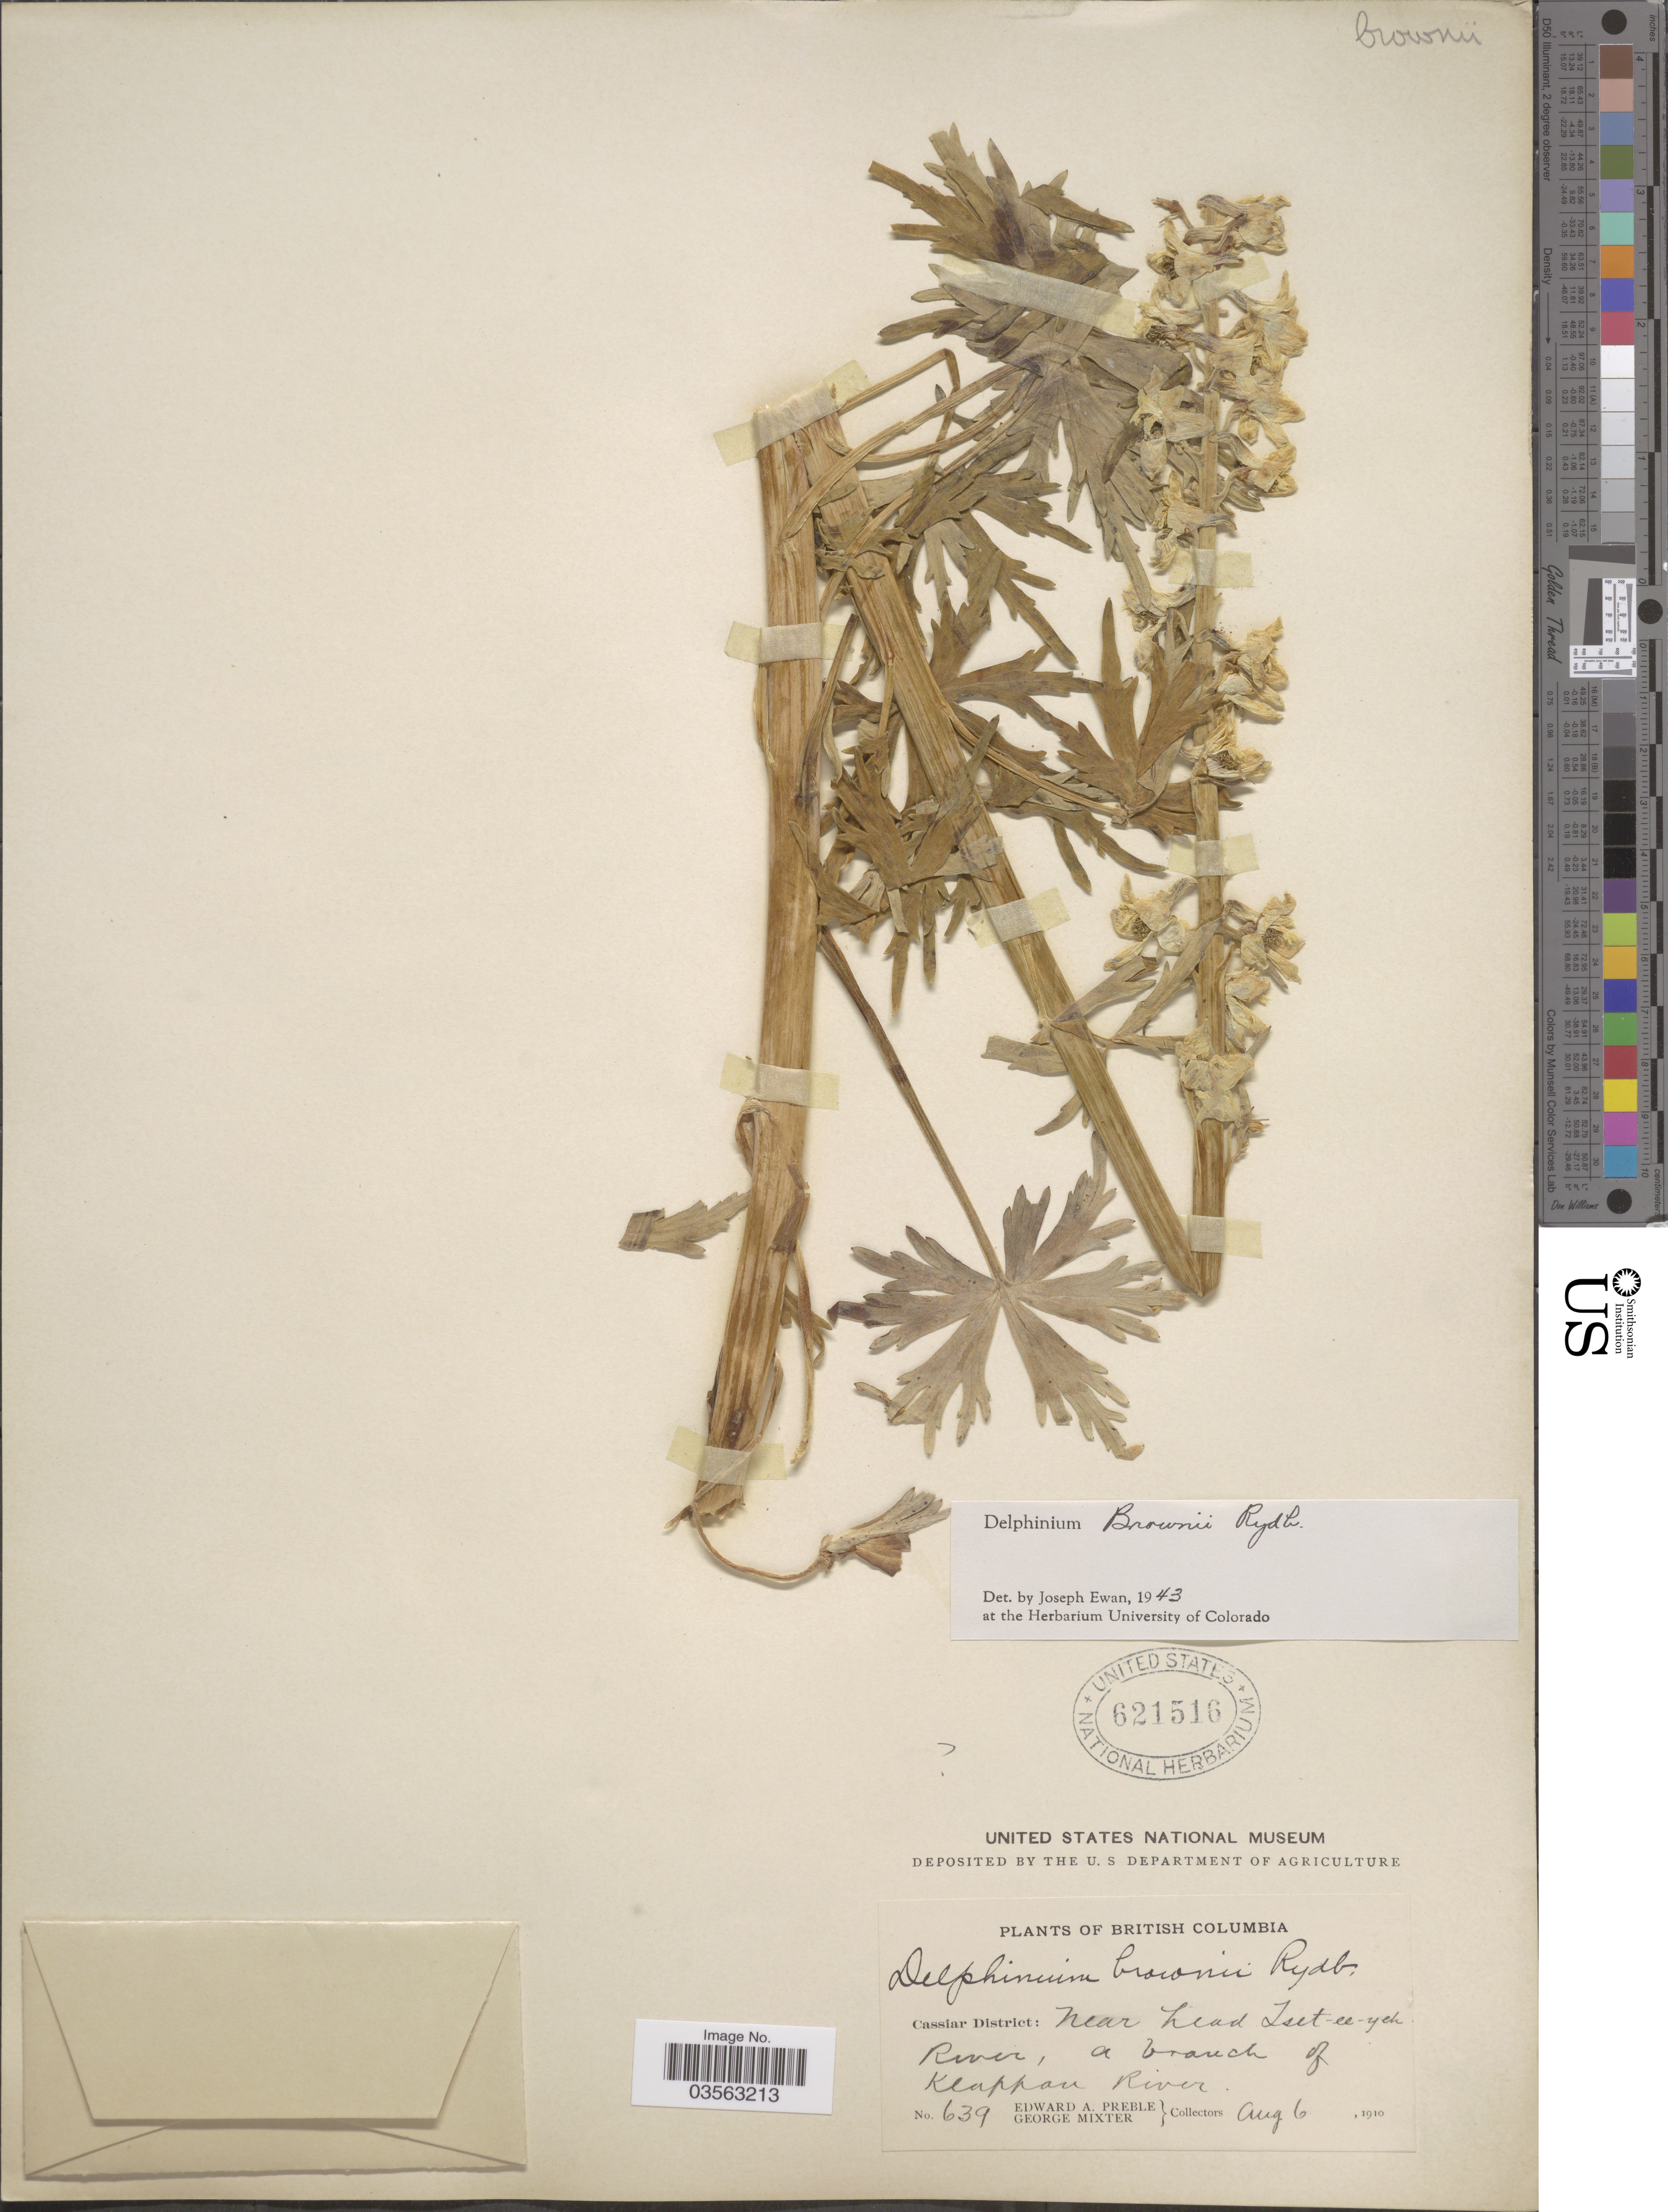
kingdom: Plantae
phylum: Tracheophyta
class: Magnoliopsida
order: Ranunculales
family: Ranunculaceae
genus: Delphinium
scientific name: Delphinium glaucum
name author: S. Watson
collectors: E. Preble & G. Mixter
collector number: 639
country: Canada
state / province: British Columbia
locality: Cassiar District: Near head Iset-ee-yeh River, a branch of Klappan River.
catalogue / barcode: US 621516